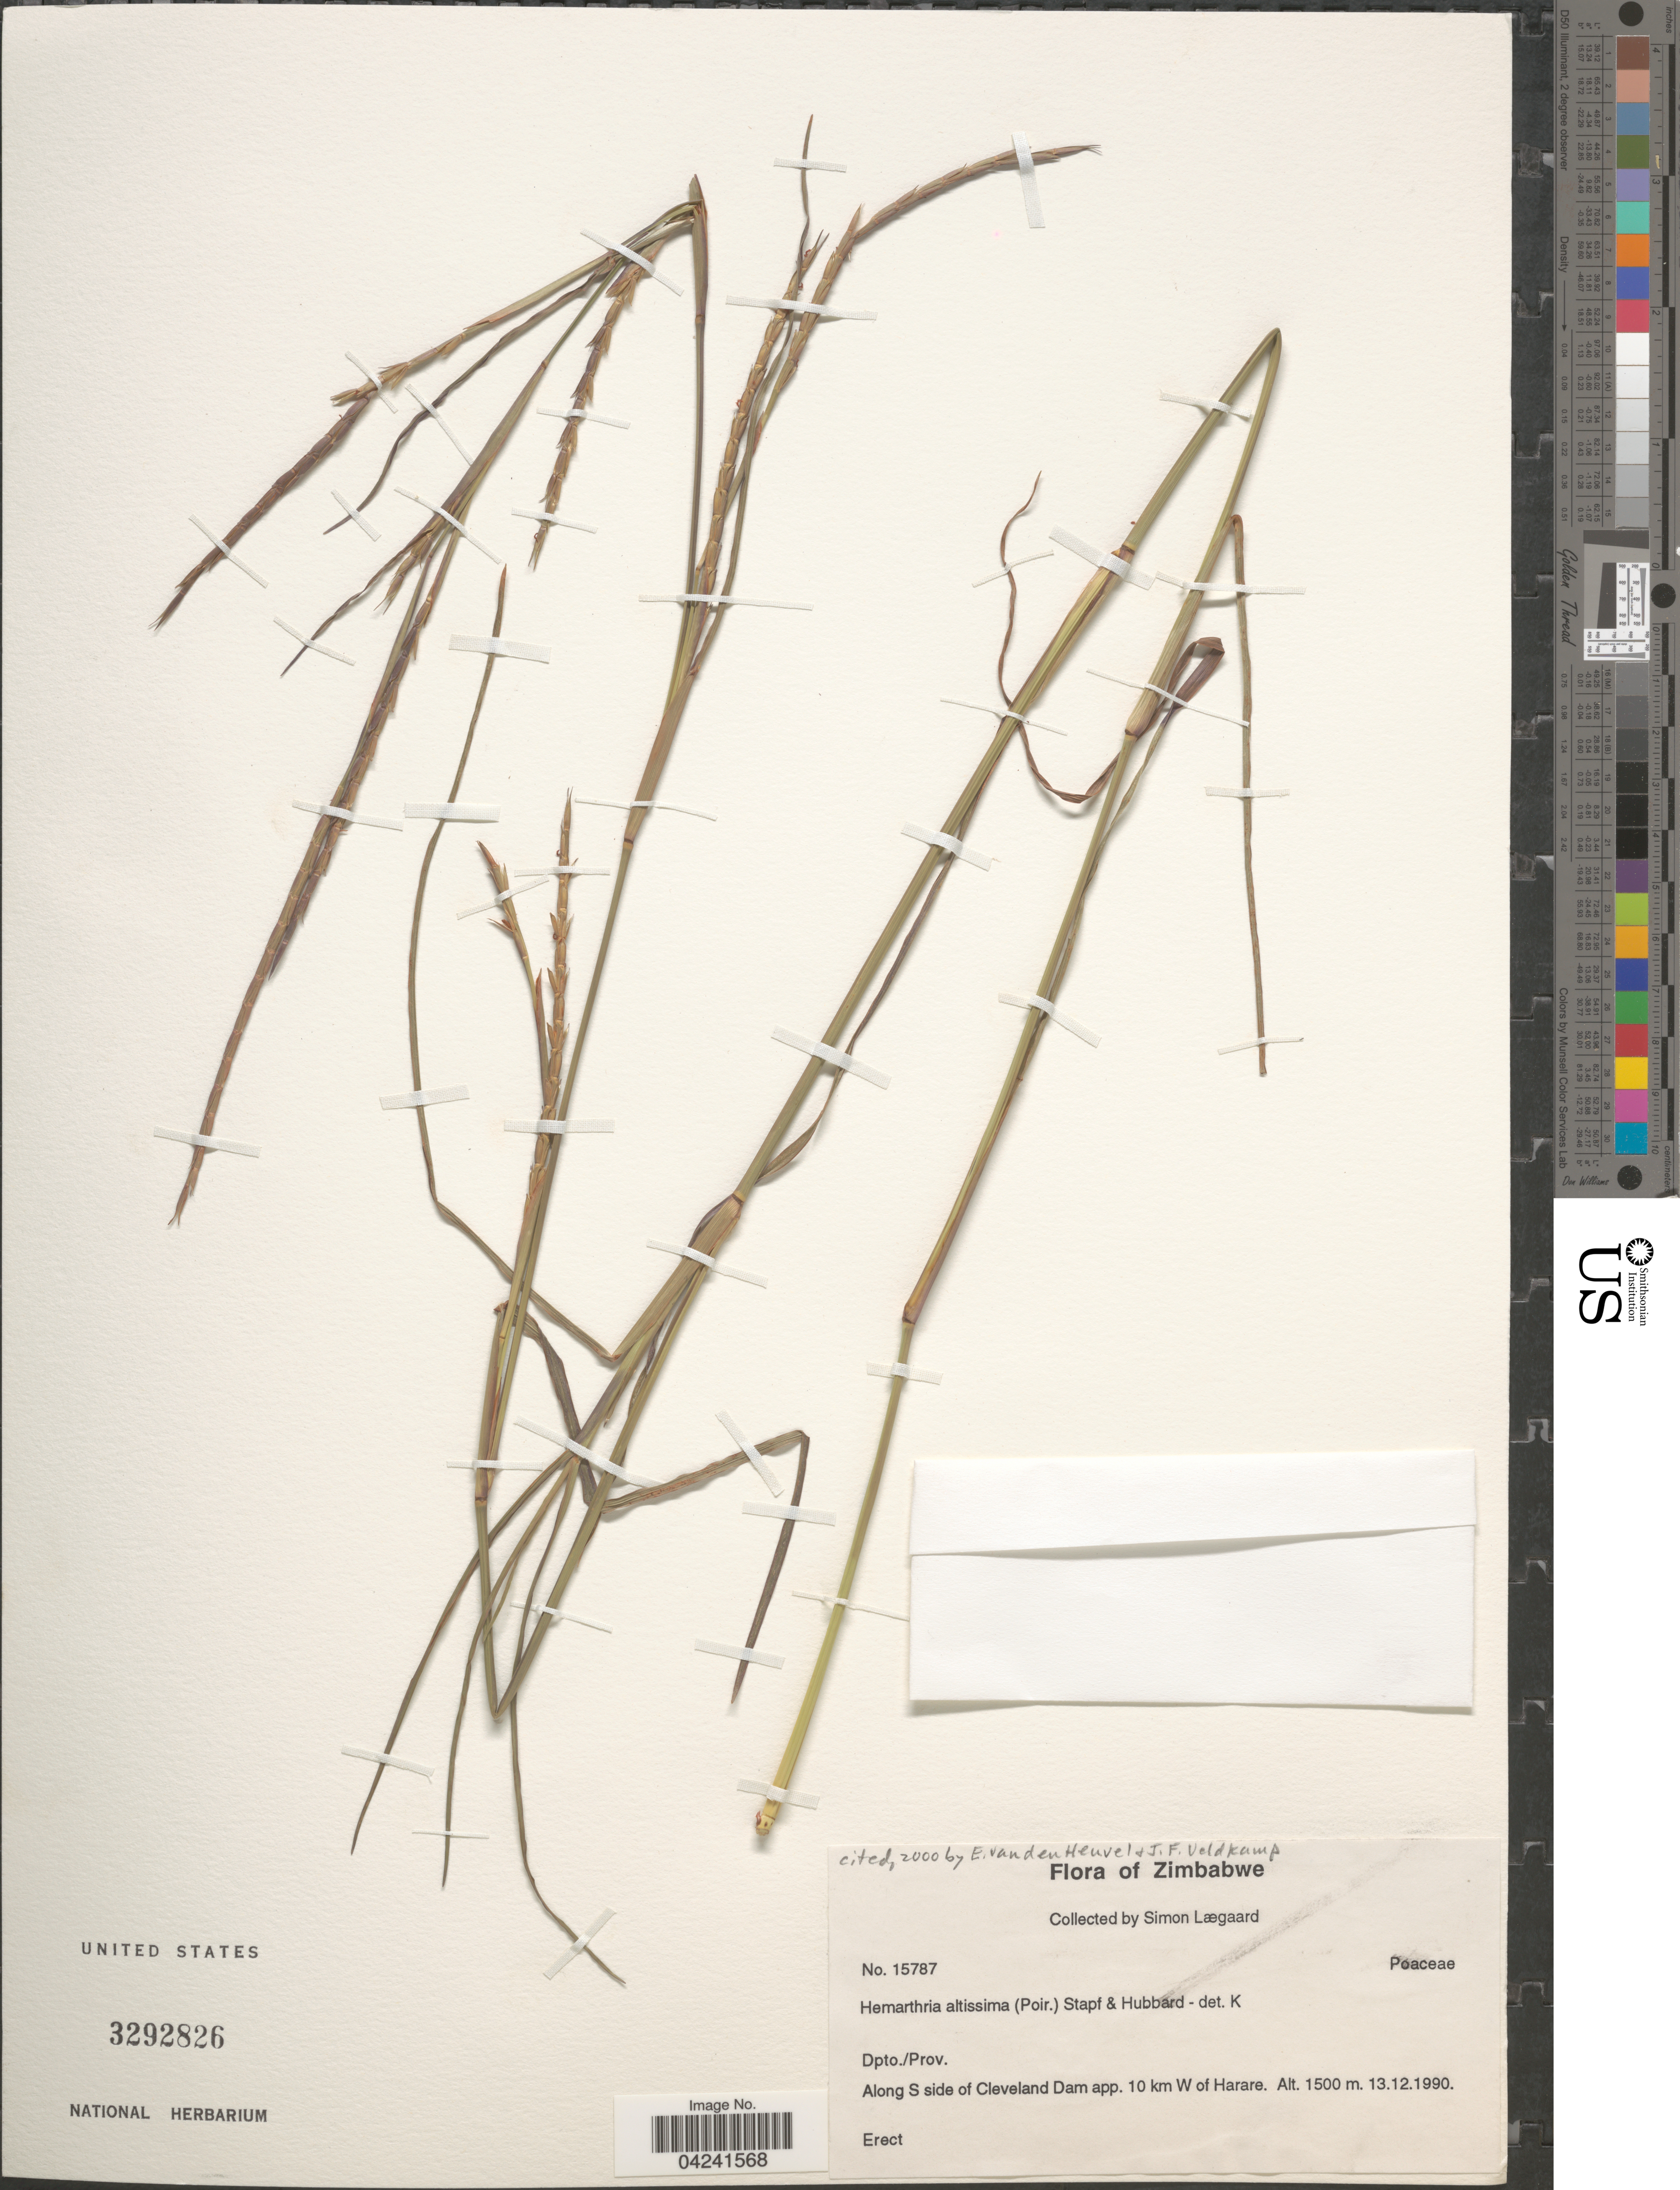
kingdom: Plantae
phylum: Tracheophyta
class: Liliopsida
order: Poales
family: Poaceae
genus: Hemarthria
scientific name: Hemarthria altissima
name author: (Poir.) Stapf & C. E. Hubb.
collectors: S. Lægaard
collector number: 15787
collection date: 1990-12-13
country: Zimbabwe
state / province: Harare (city)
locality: Along S side of Cleveland Dam app. 10 km W of Harare.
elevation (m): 1500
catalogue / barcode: US 3292826